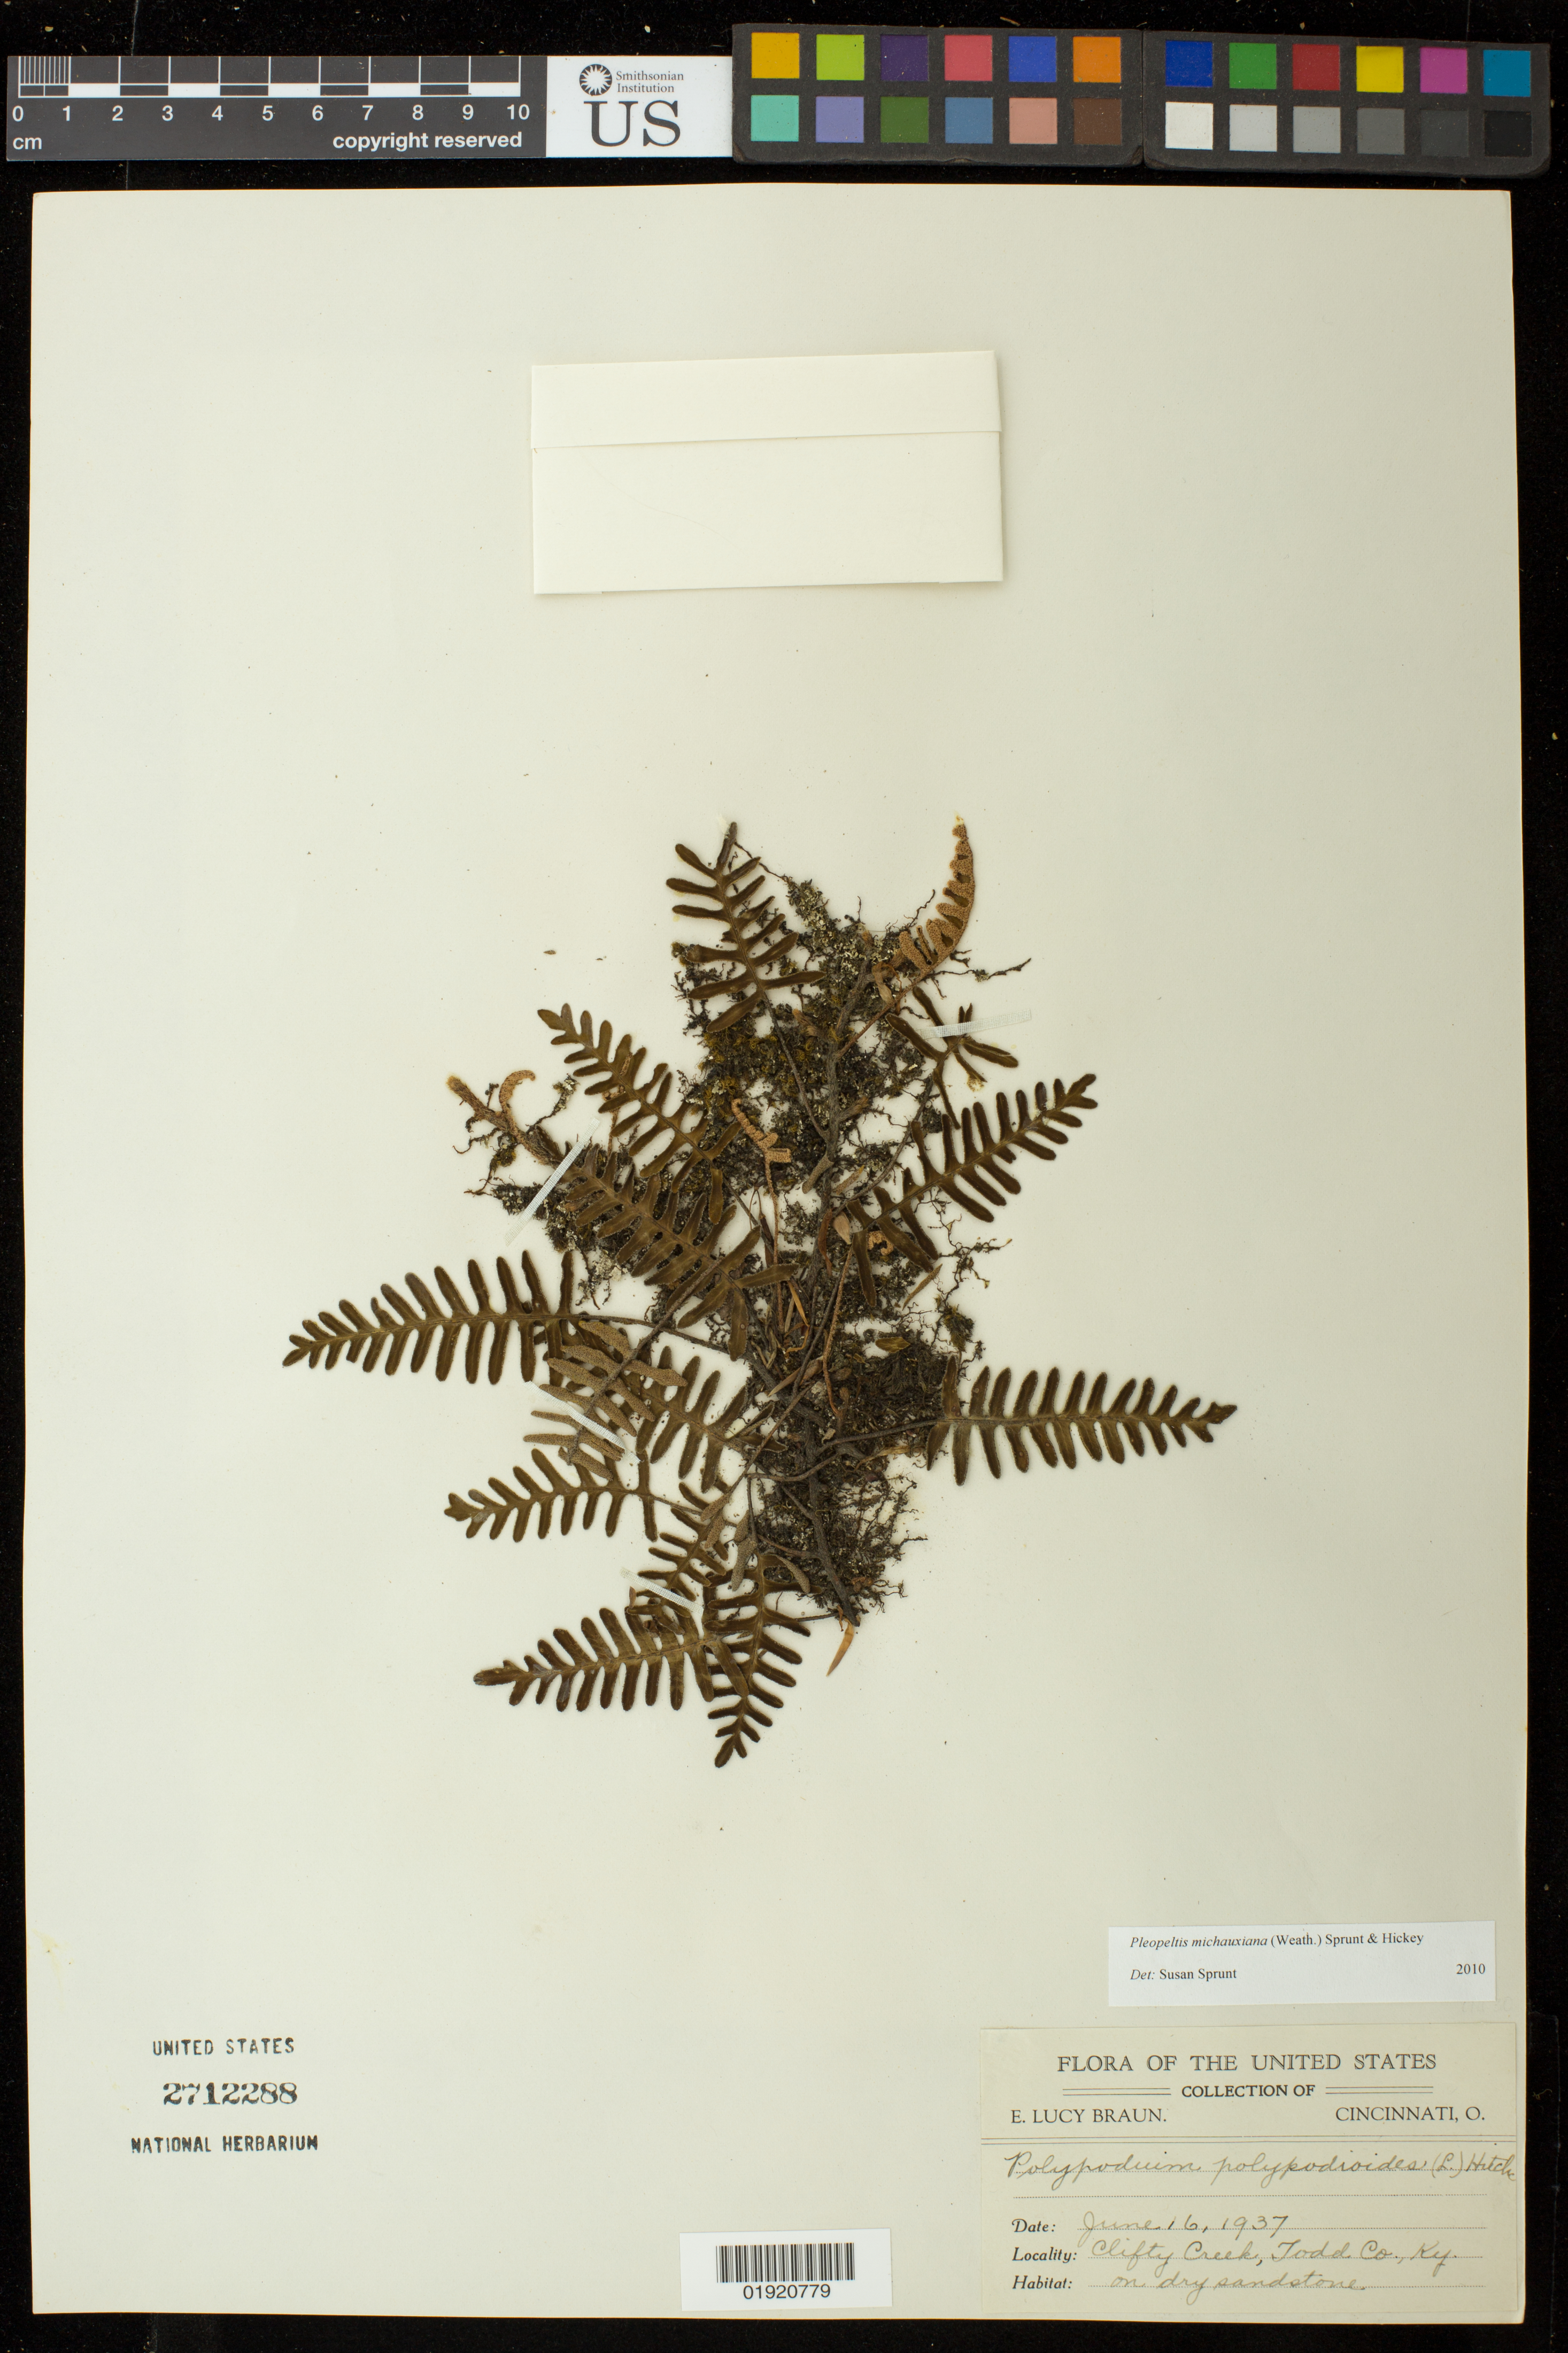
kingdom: Plantae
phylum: Tracheophyta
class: Polypodiopsida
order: Polypodiales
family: Polypodiaceae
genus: Pleopeltis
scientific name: Pleopeltis michauxiana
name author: (Weath.) Hickey & Sprunt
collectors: E. L. Braun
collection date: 1937-06-16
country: United States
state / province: Kentucky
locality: Clifty Creek, Todd Co., Ky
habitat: On dry sandstone.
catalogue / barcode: US 2712288